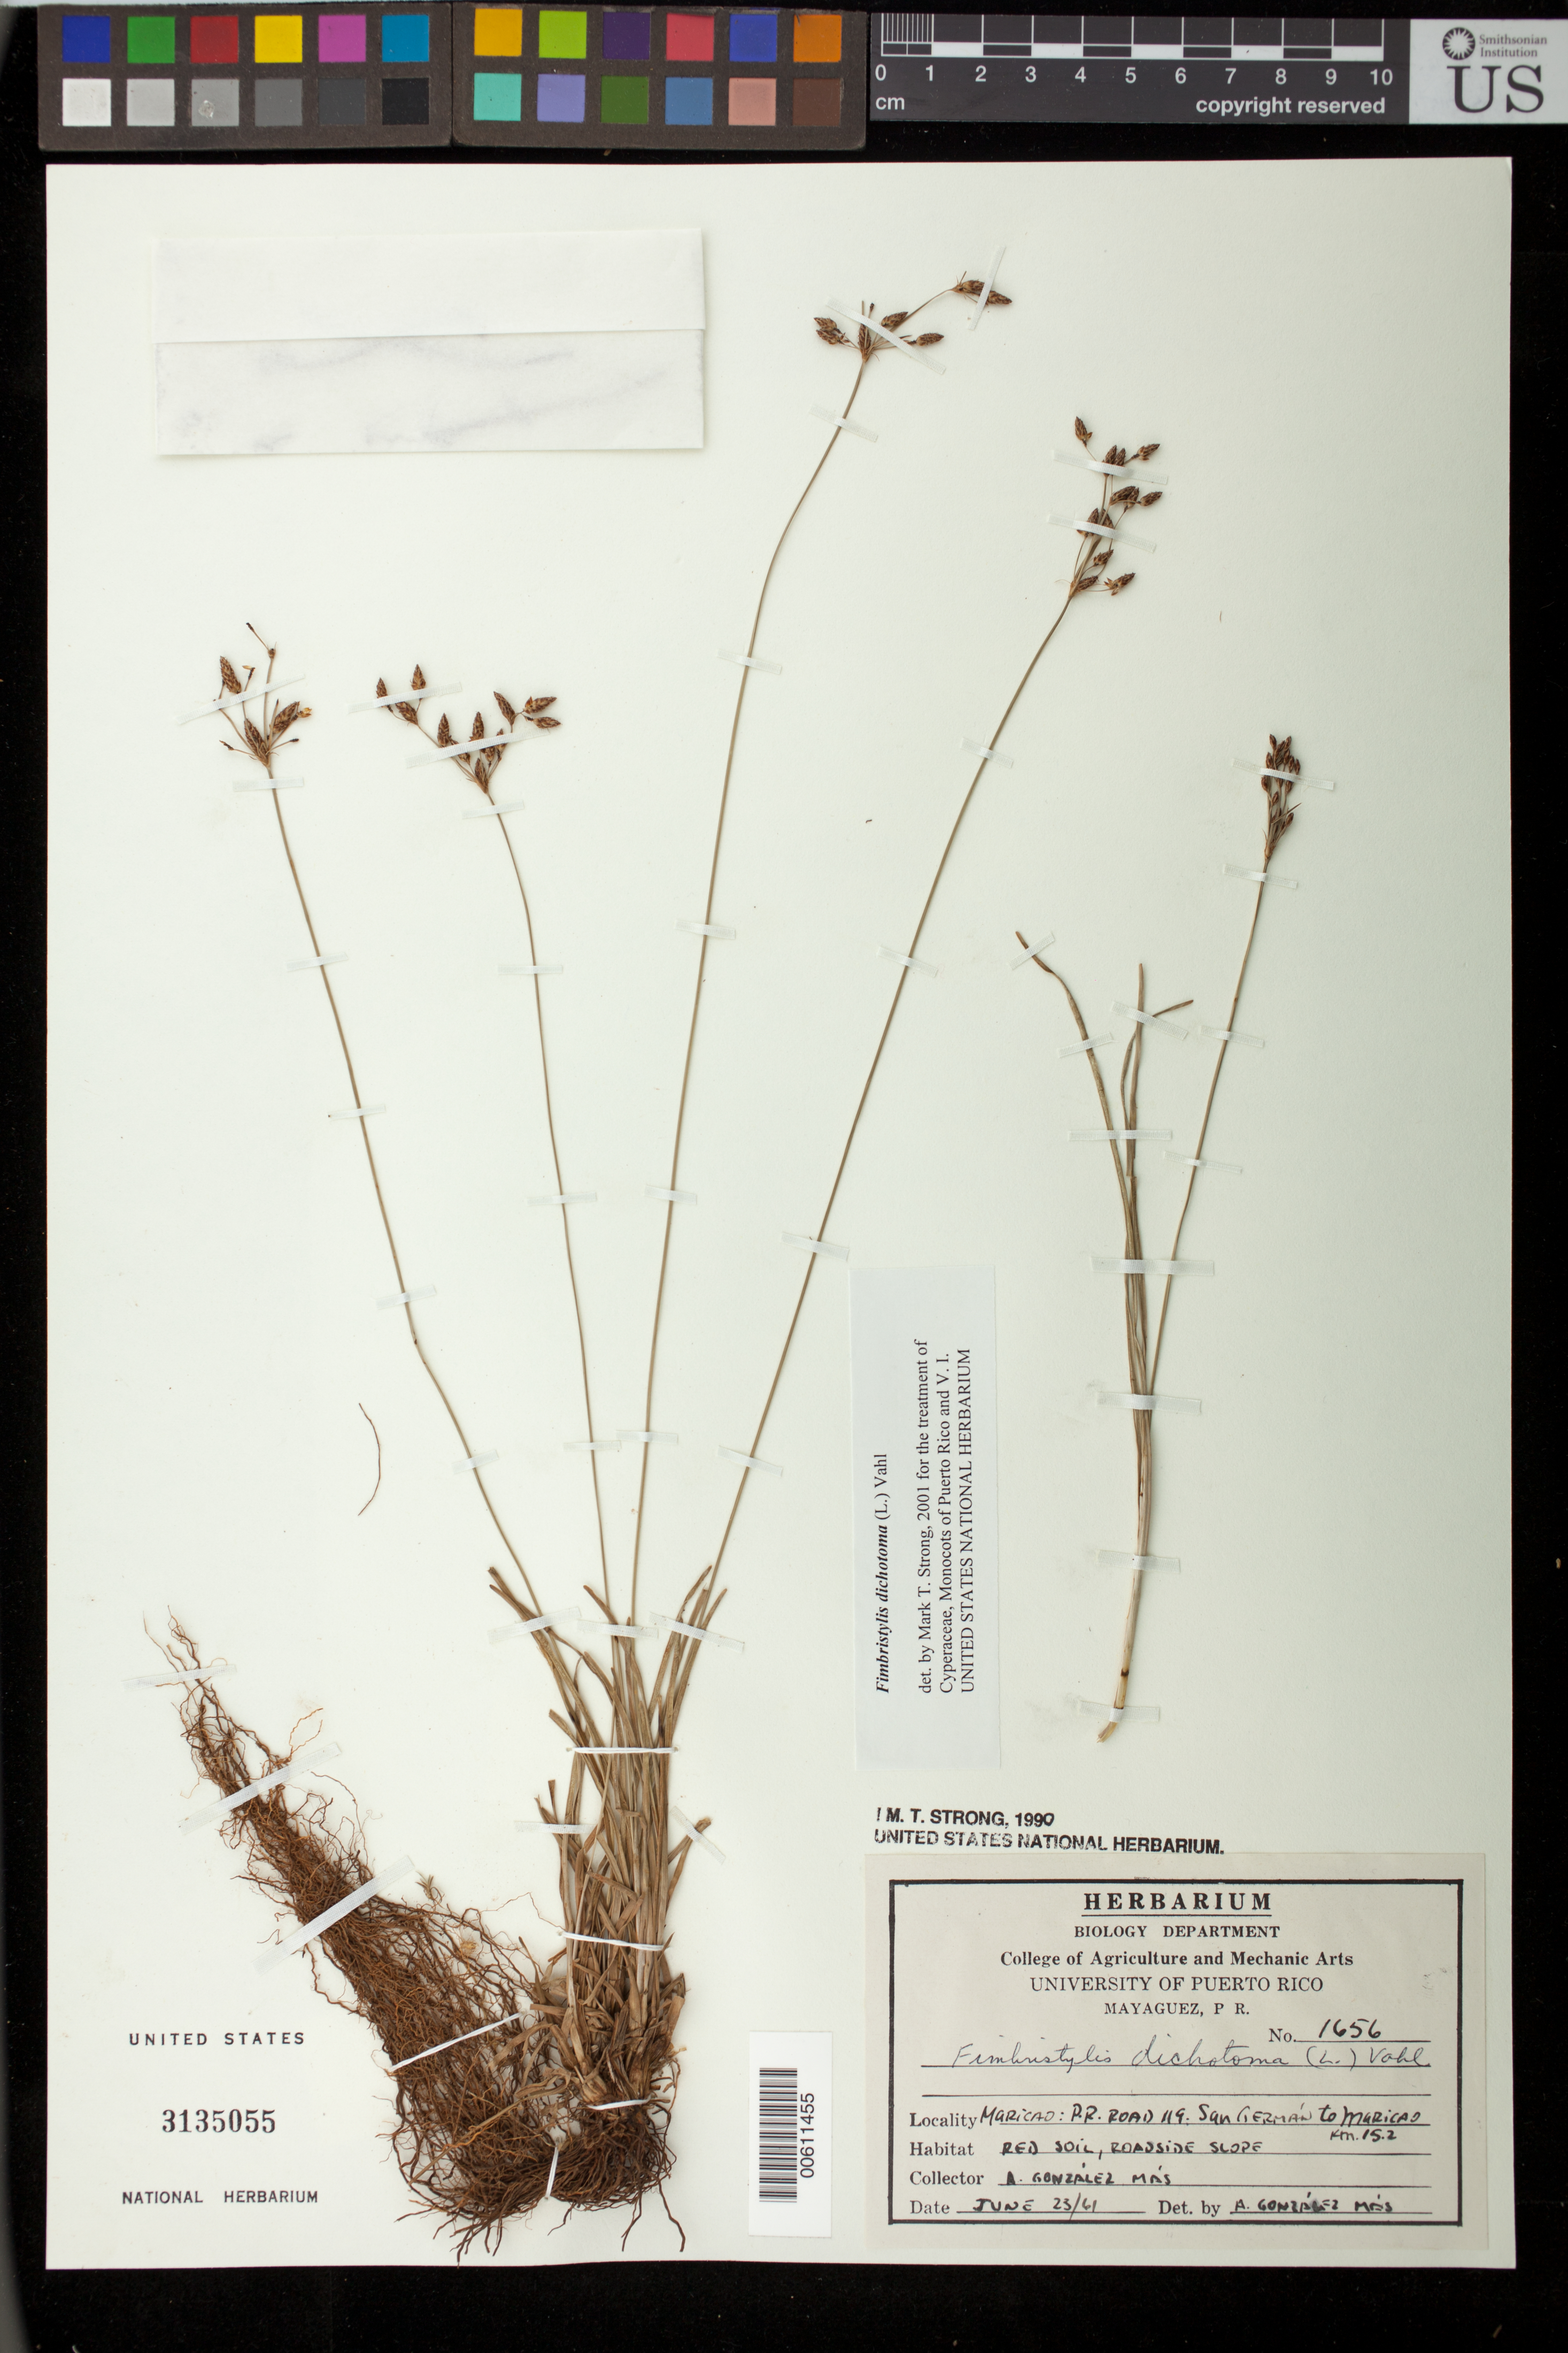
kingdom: Plantae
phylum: Tracheophyta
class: Liliopsida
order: Poales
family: Cyperaceae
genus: Fimbristylis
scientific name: Fimbristylis dichotoma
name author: (L.) Vahl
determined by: Strong, M. T., (US), Smithsonian Institution - National Museum of Natural History (UNITED STATES)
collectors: A. González Más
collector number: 1656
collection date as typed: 23 Jun 1961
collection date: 1961-06-23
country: Puerto Rico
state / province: Maricao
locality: Maricao: P.R. Rd. 119, km 15.2, Germán to Maricao, Km. 152.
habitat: Roadside slope.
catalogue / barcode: US 3135055